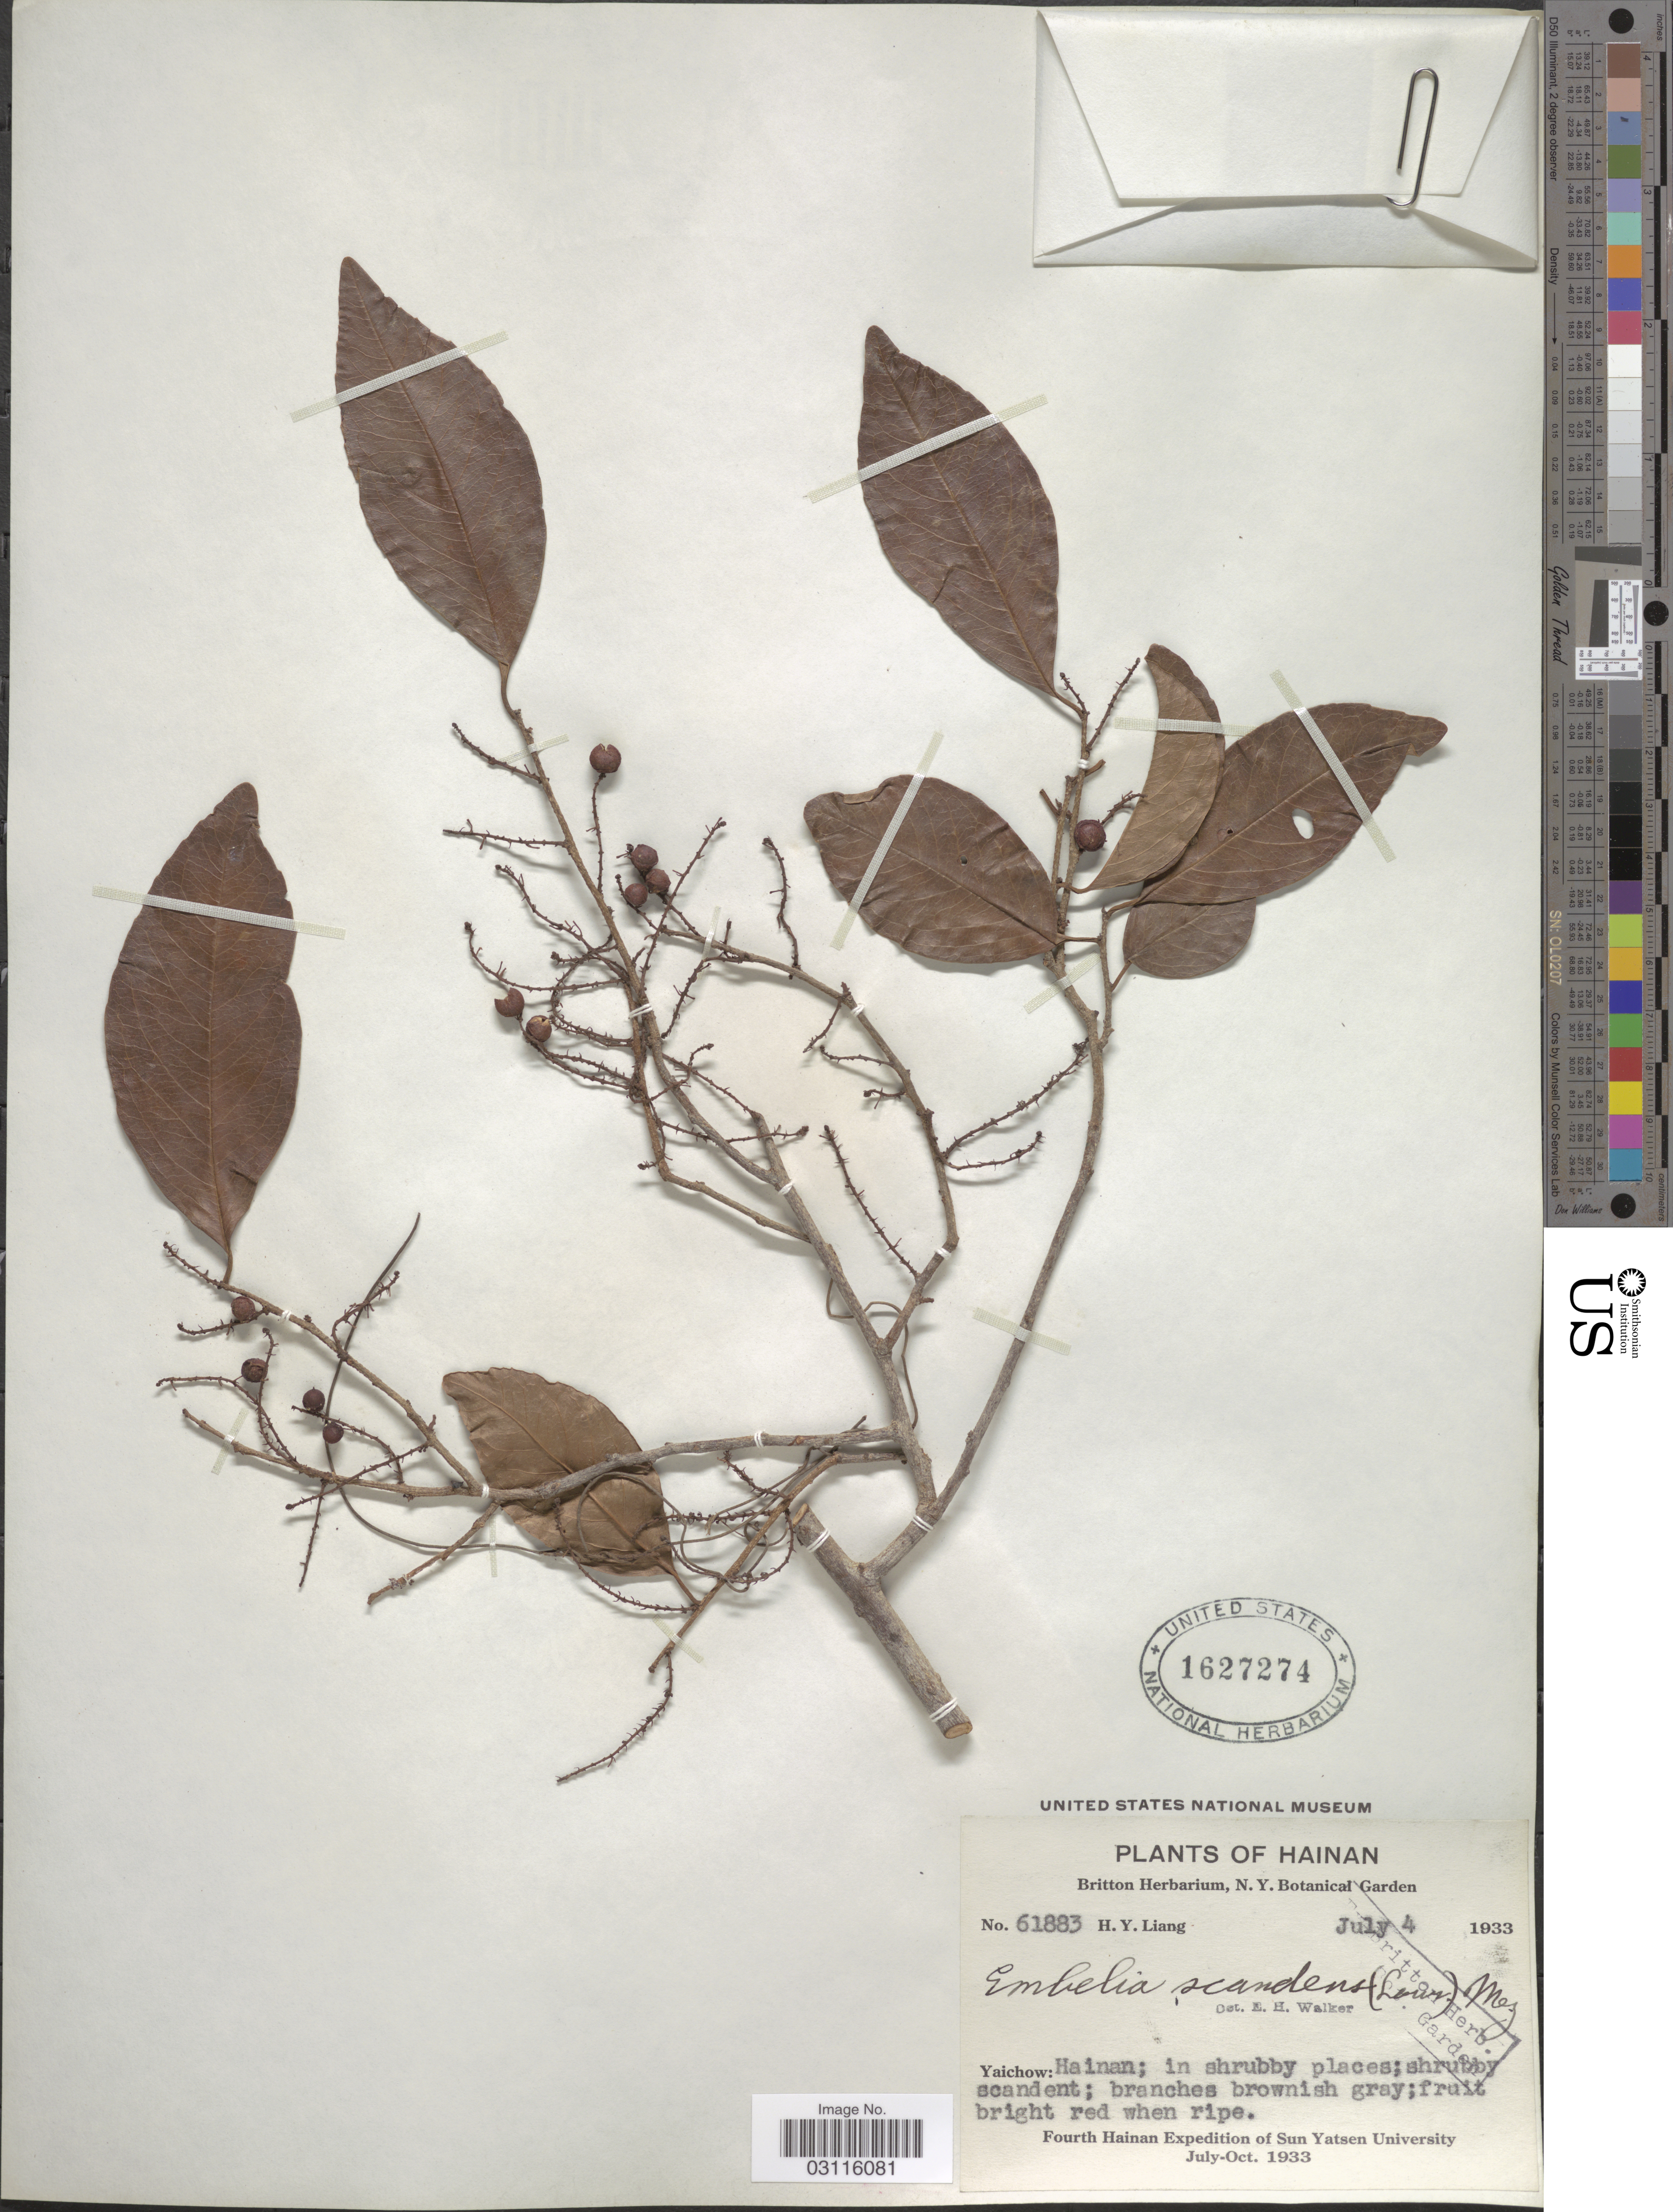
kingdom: Plantae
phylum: Tracheophyta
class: Magnoliopsida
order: Ericales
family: Primulaceae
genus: Embelia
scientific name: Embelia scandens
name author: (Lour.) Mez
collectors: H. Y. Liang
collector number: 61883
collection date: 1933-07-04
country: China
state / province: Hainan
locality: Yaichow: Hainan.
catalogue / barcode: US 1627274